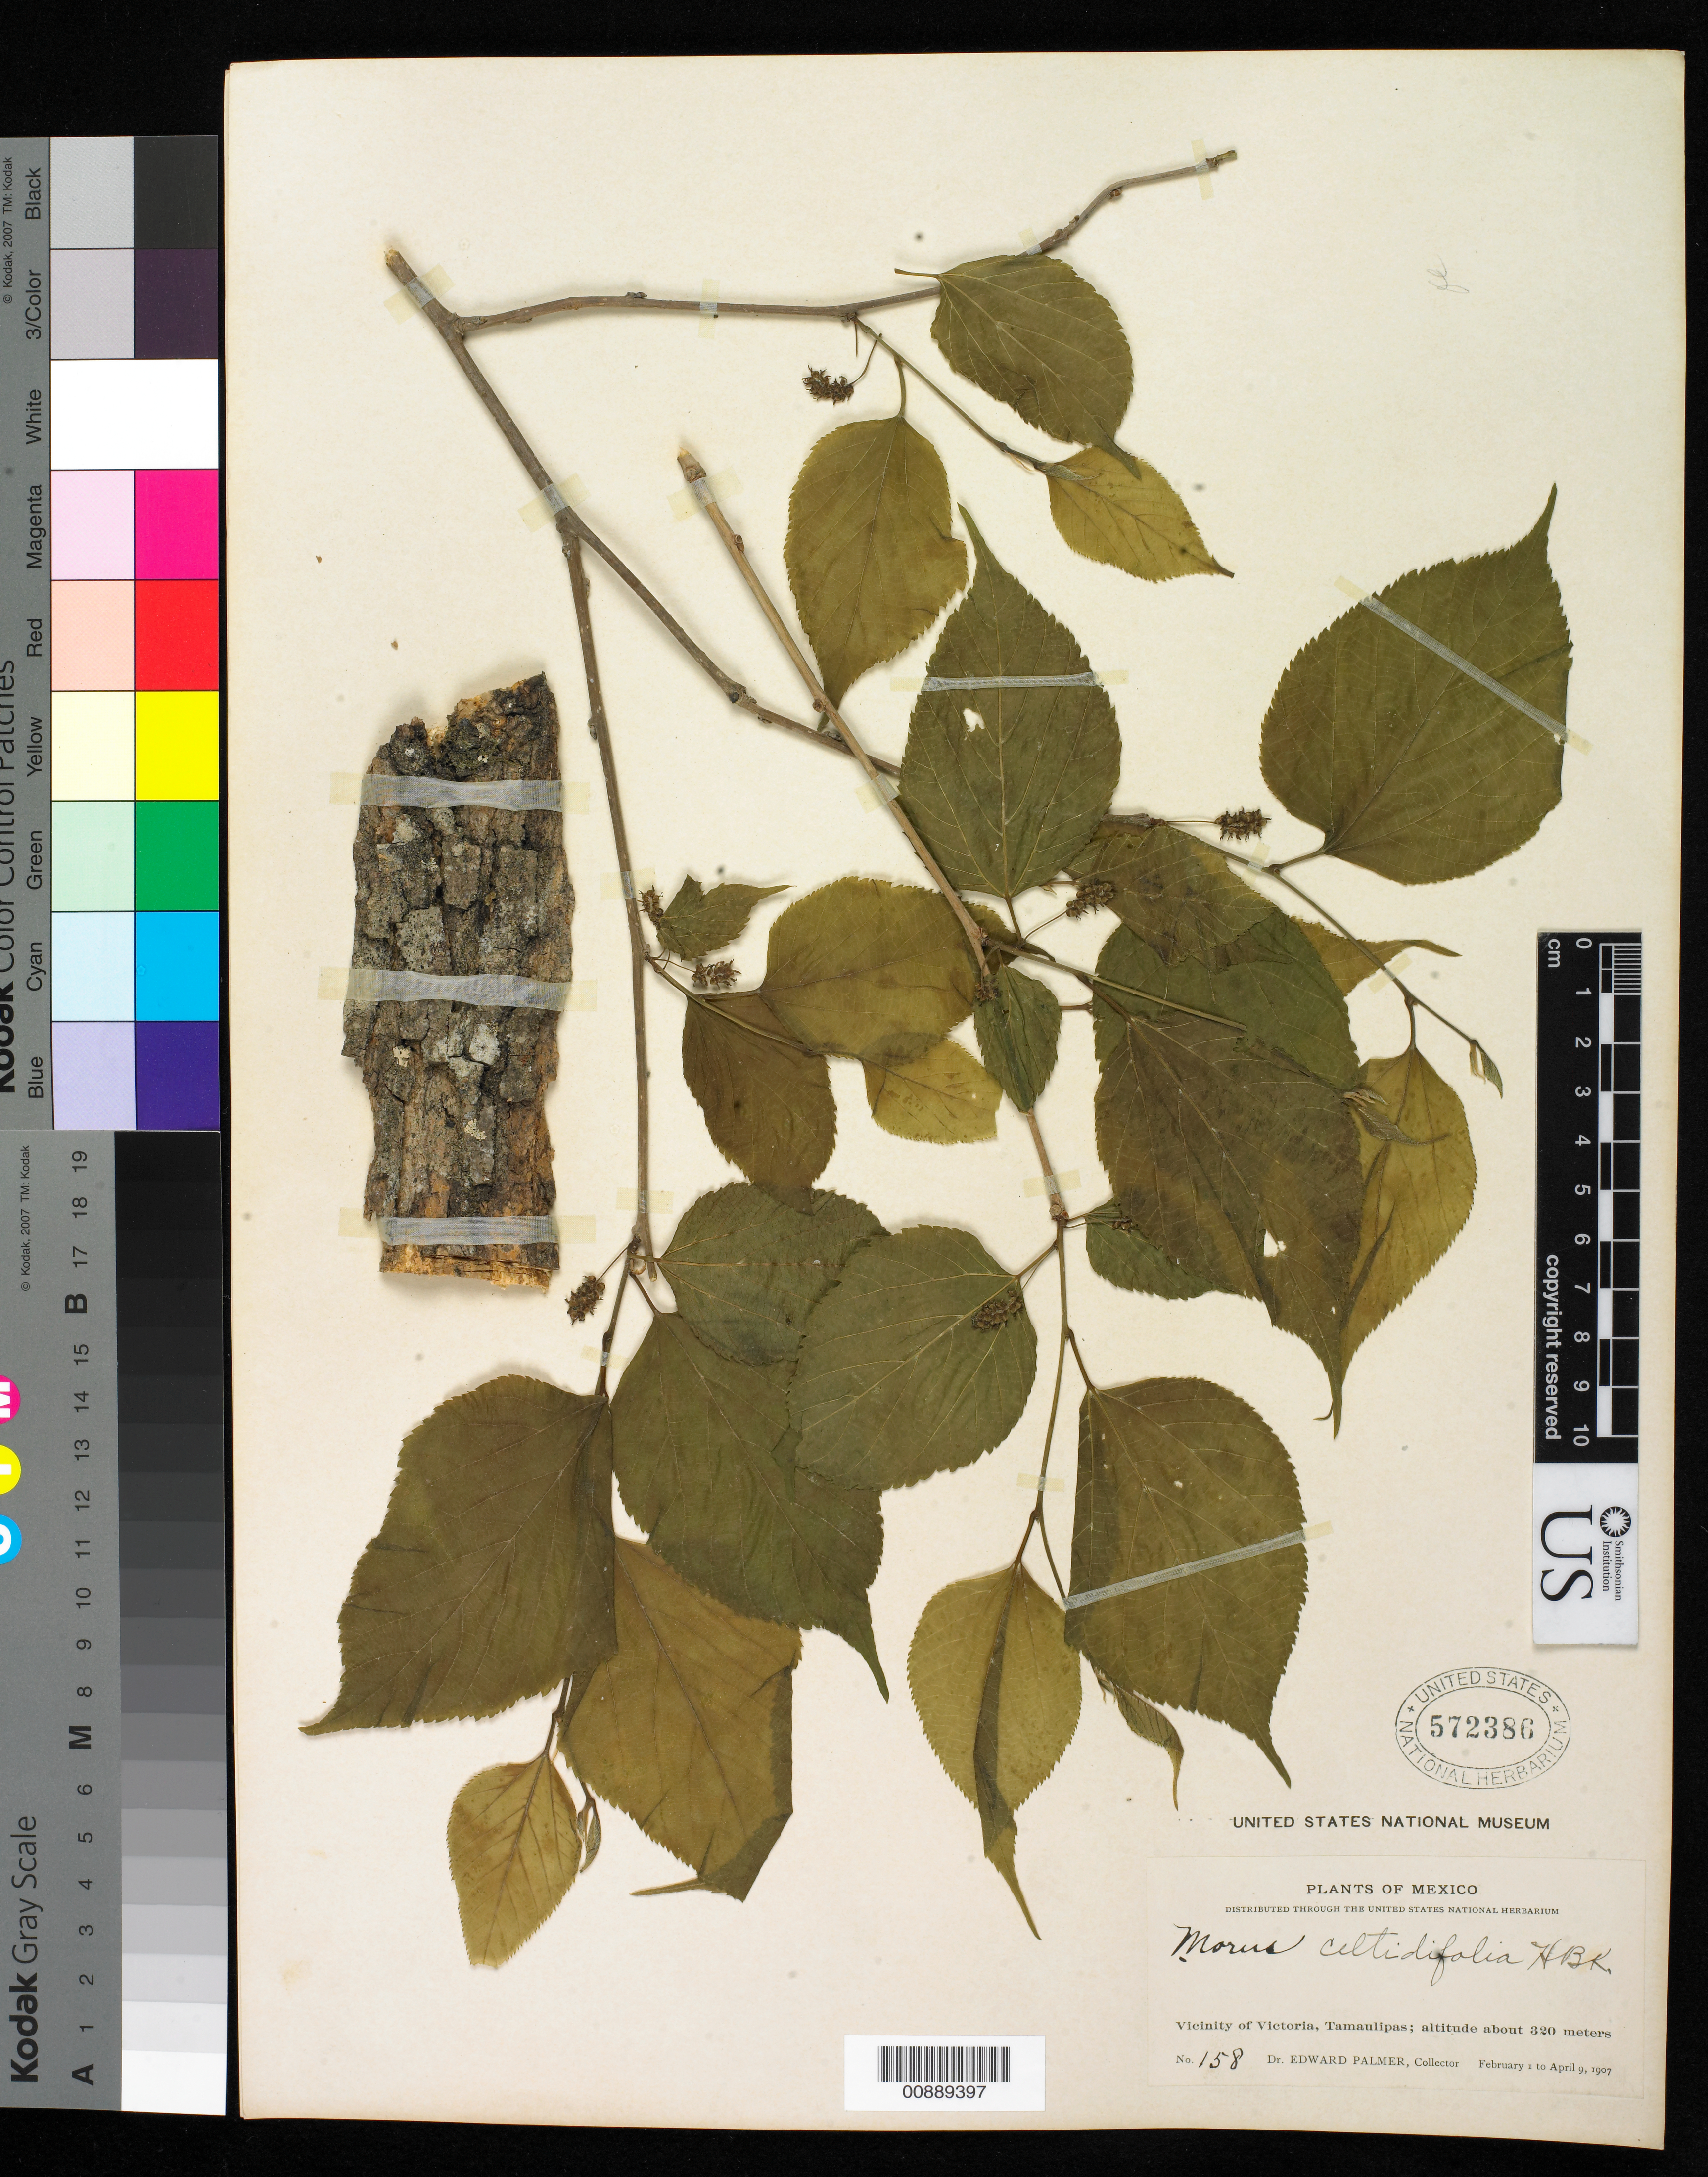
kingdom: Plantae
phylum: Tracheophyta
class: Magnoliopsida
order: Rosales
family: Moraceae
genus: Morus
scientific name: Morus celtidifolia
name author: Kunth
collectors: E. Palmer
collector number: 158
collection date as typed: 01 Feb 1907 to 09 Apr 1907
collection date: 1907-02-01/1907-04-09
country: Mexico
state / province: Tamaulipas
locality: Vicinity of Victoria.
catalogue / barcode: US 572386